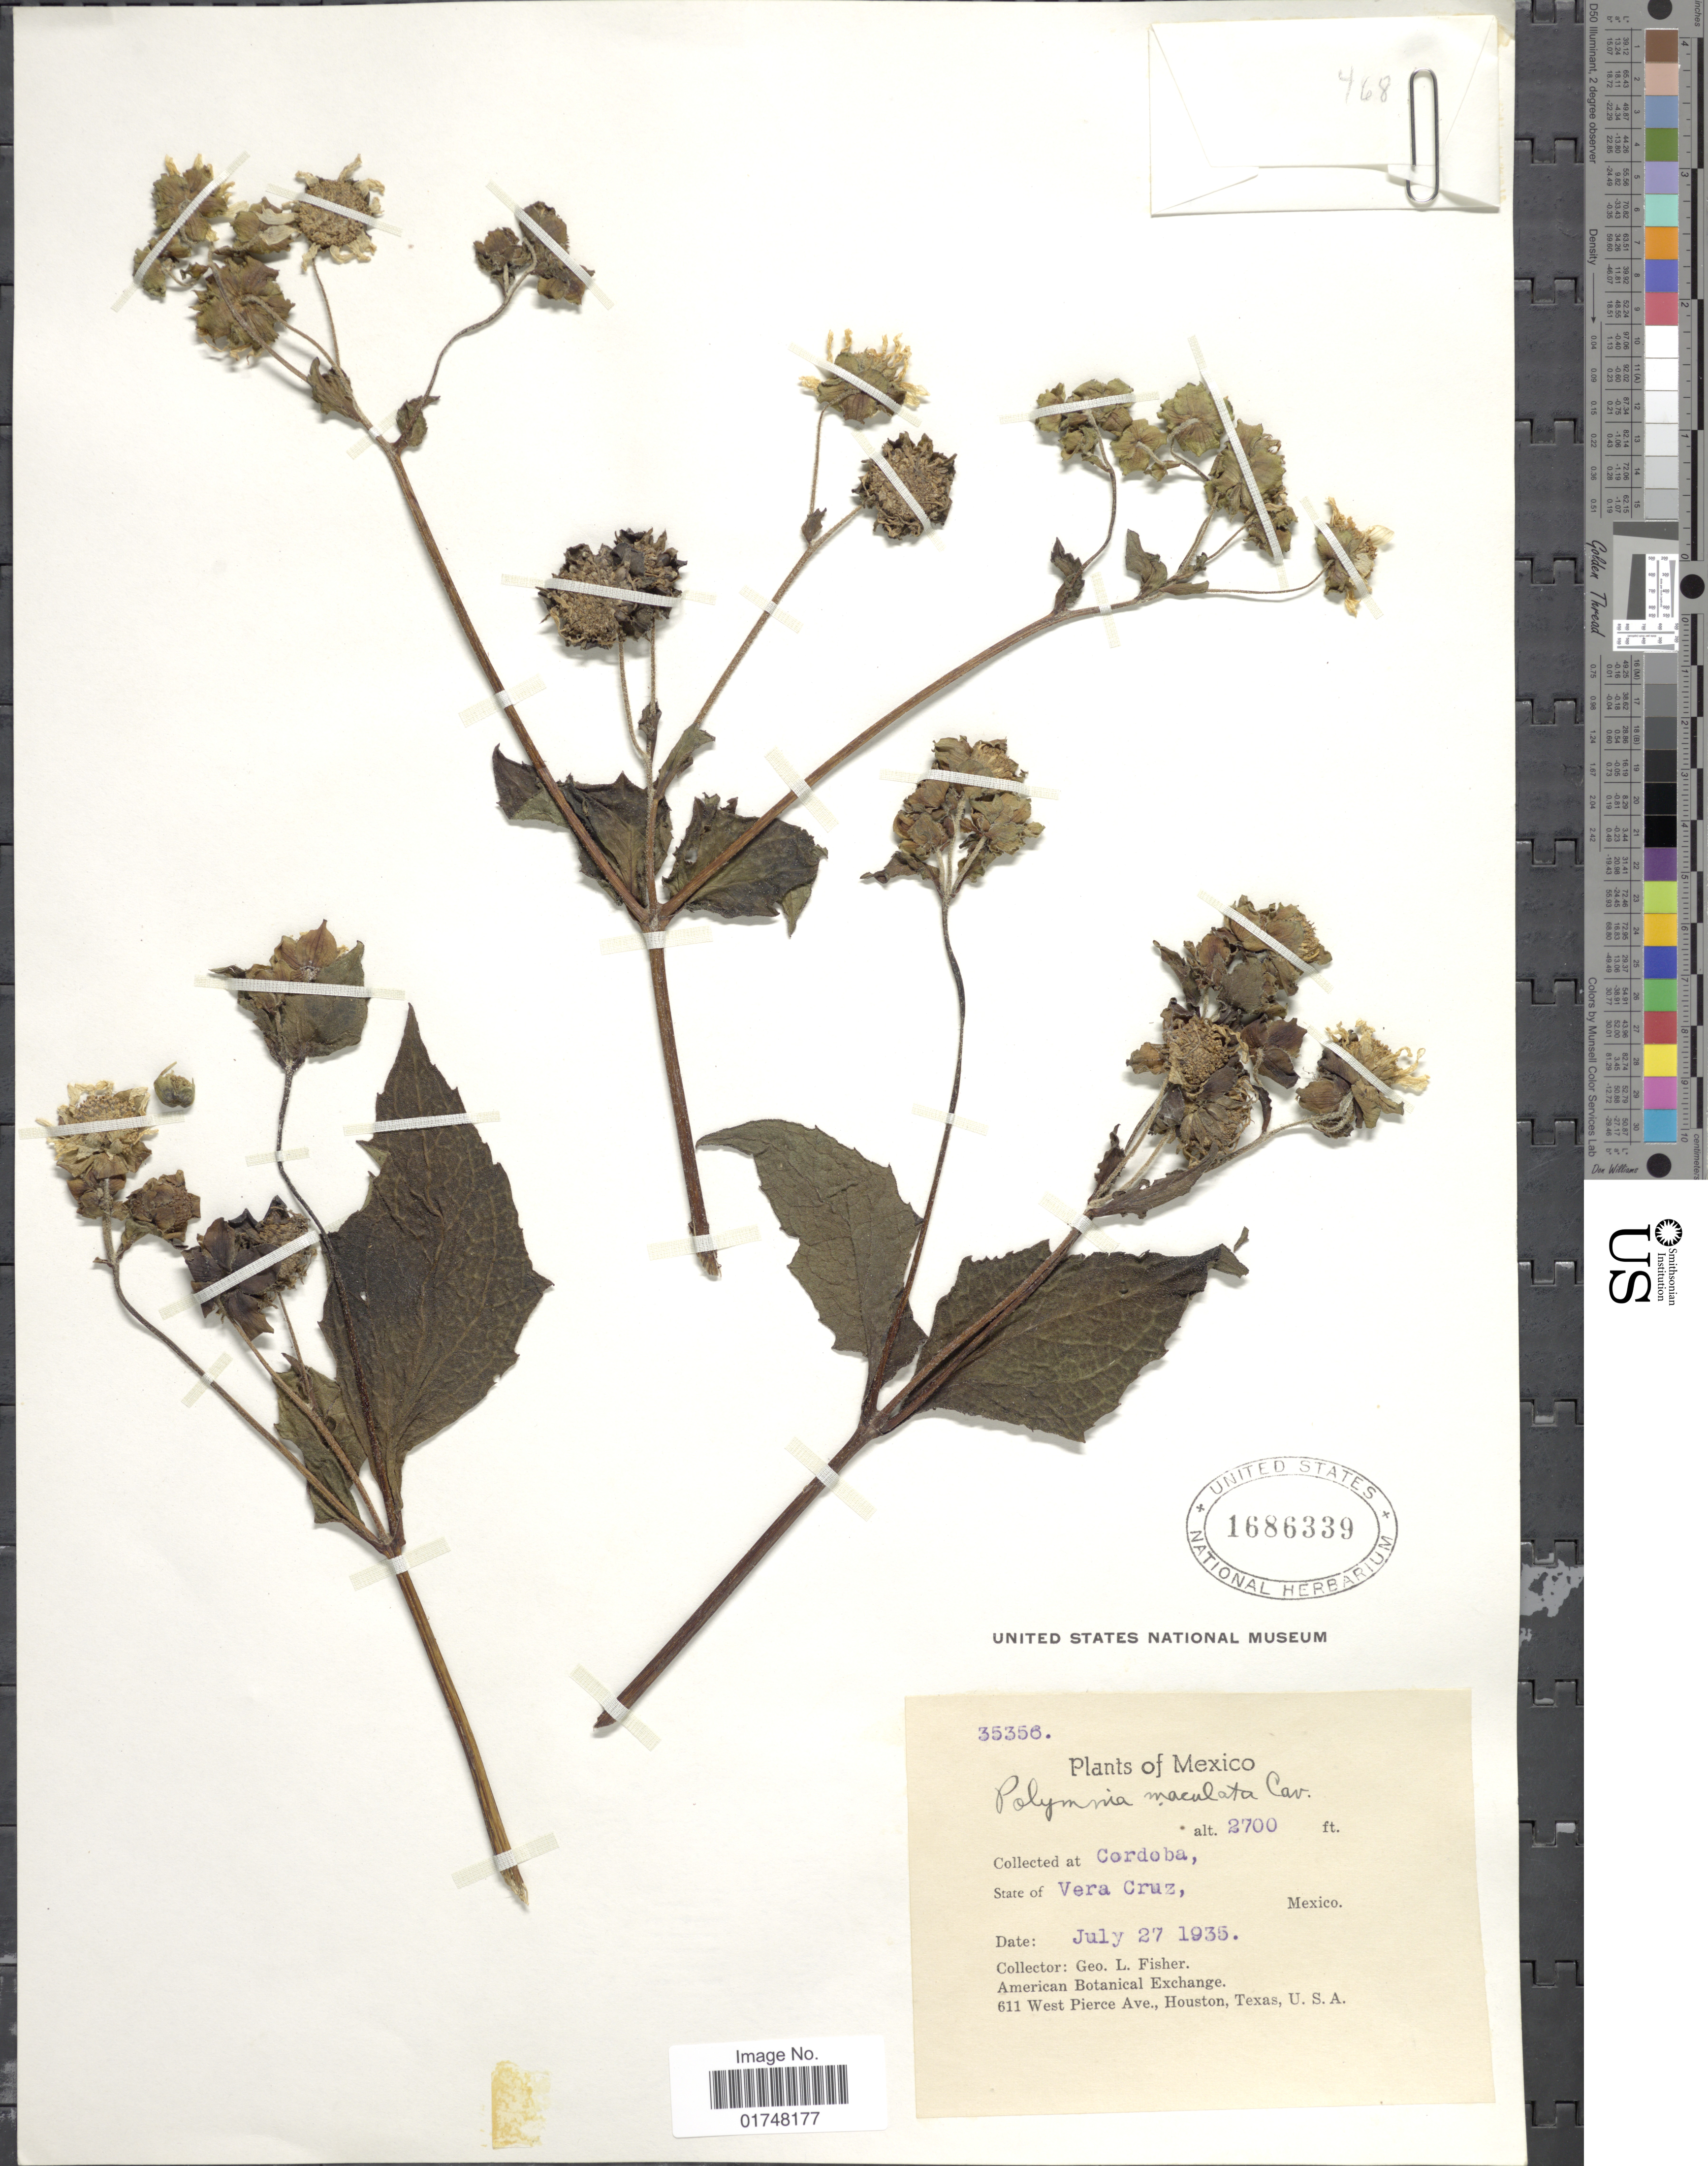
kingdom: Plantae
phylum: Tracheophyta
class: Magnoliopsida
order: Asterales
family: Asteraceae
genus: Smallanthus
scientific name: Smallanthus maculatus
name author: (Cav.) H. Rob.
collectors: G. L. Fisher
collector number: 35356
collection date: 1935-07-27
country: Mexico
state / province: Veracruz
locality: Veracruz. Cordoba.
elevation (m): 823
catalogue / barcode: US 1686339